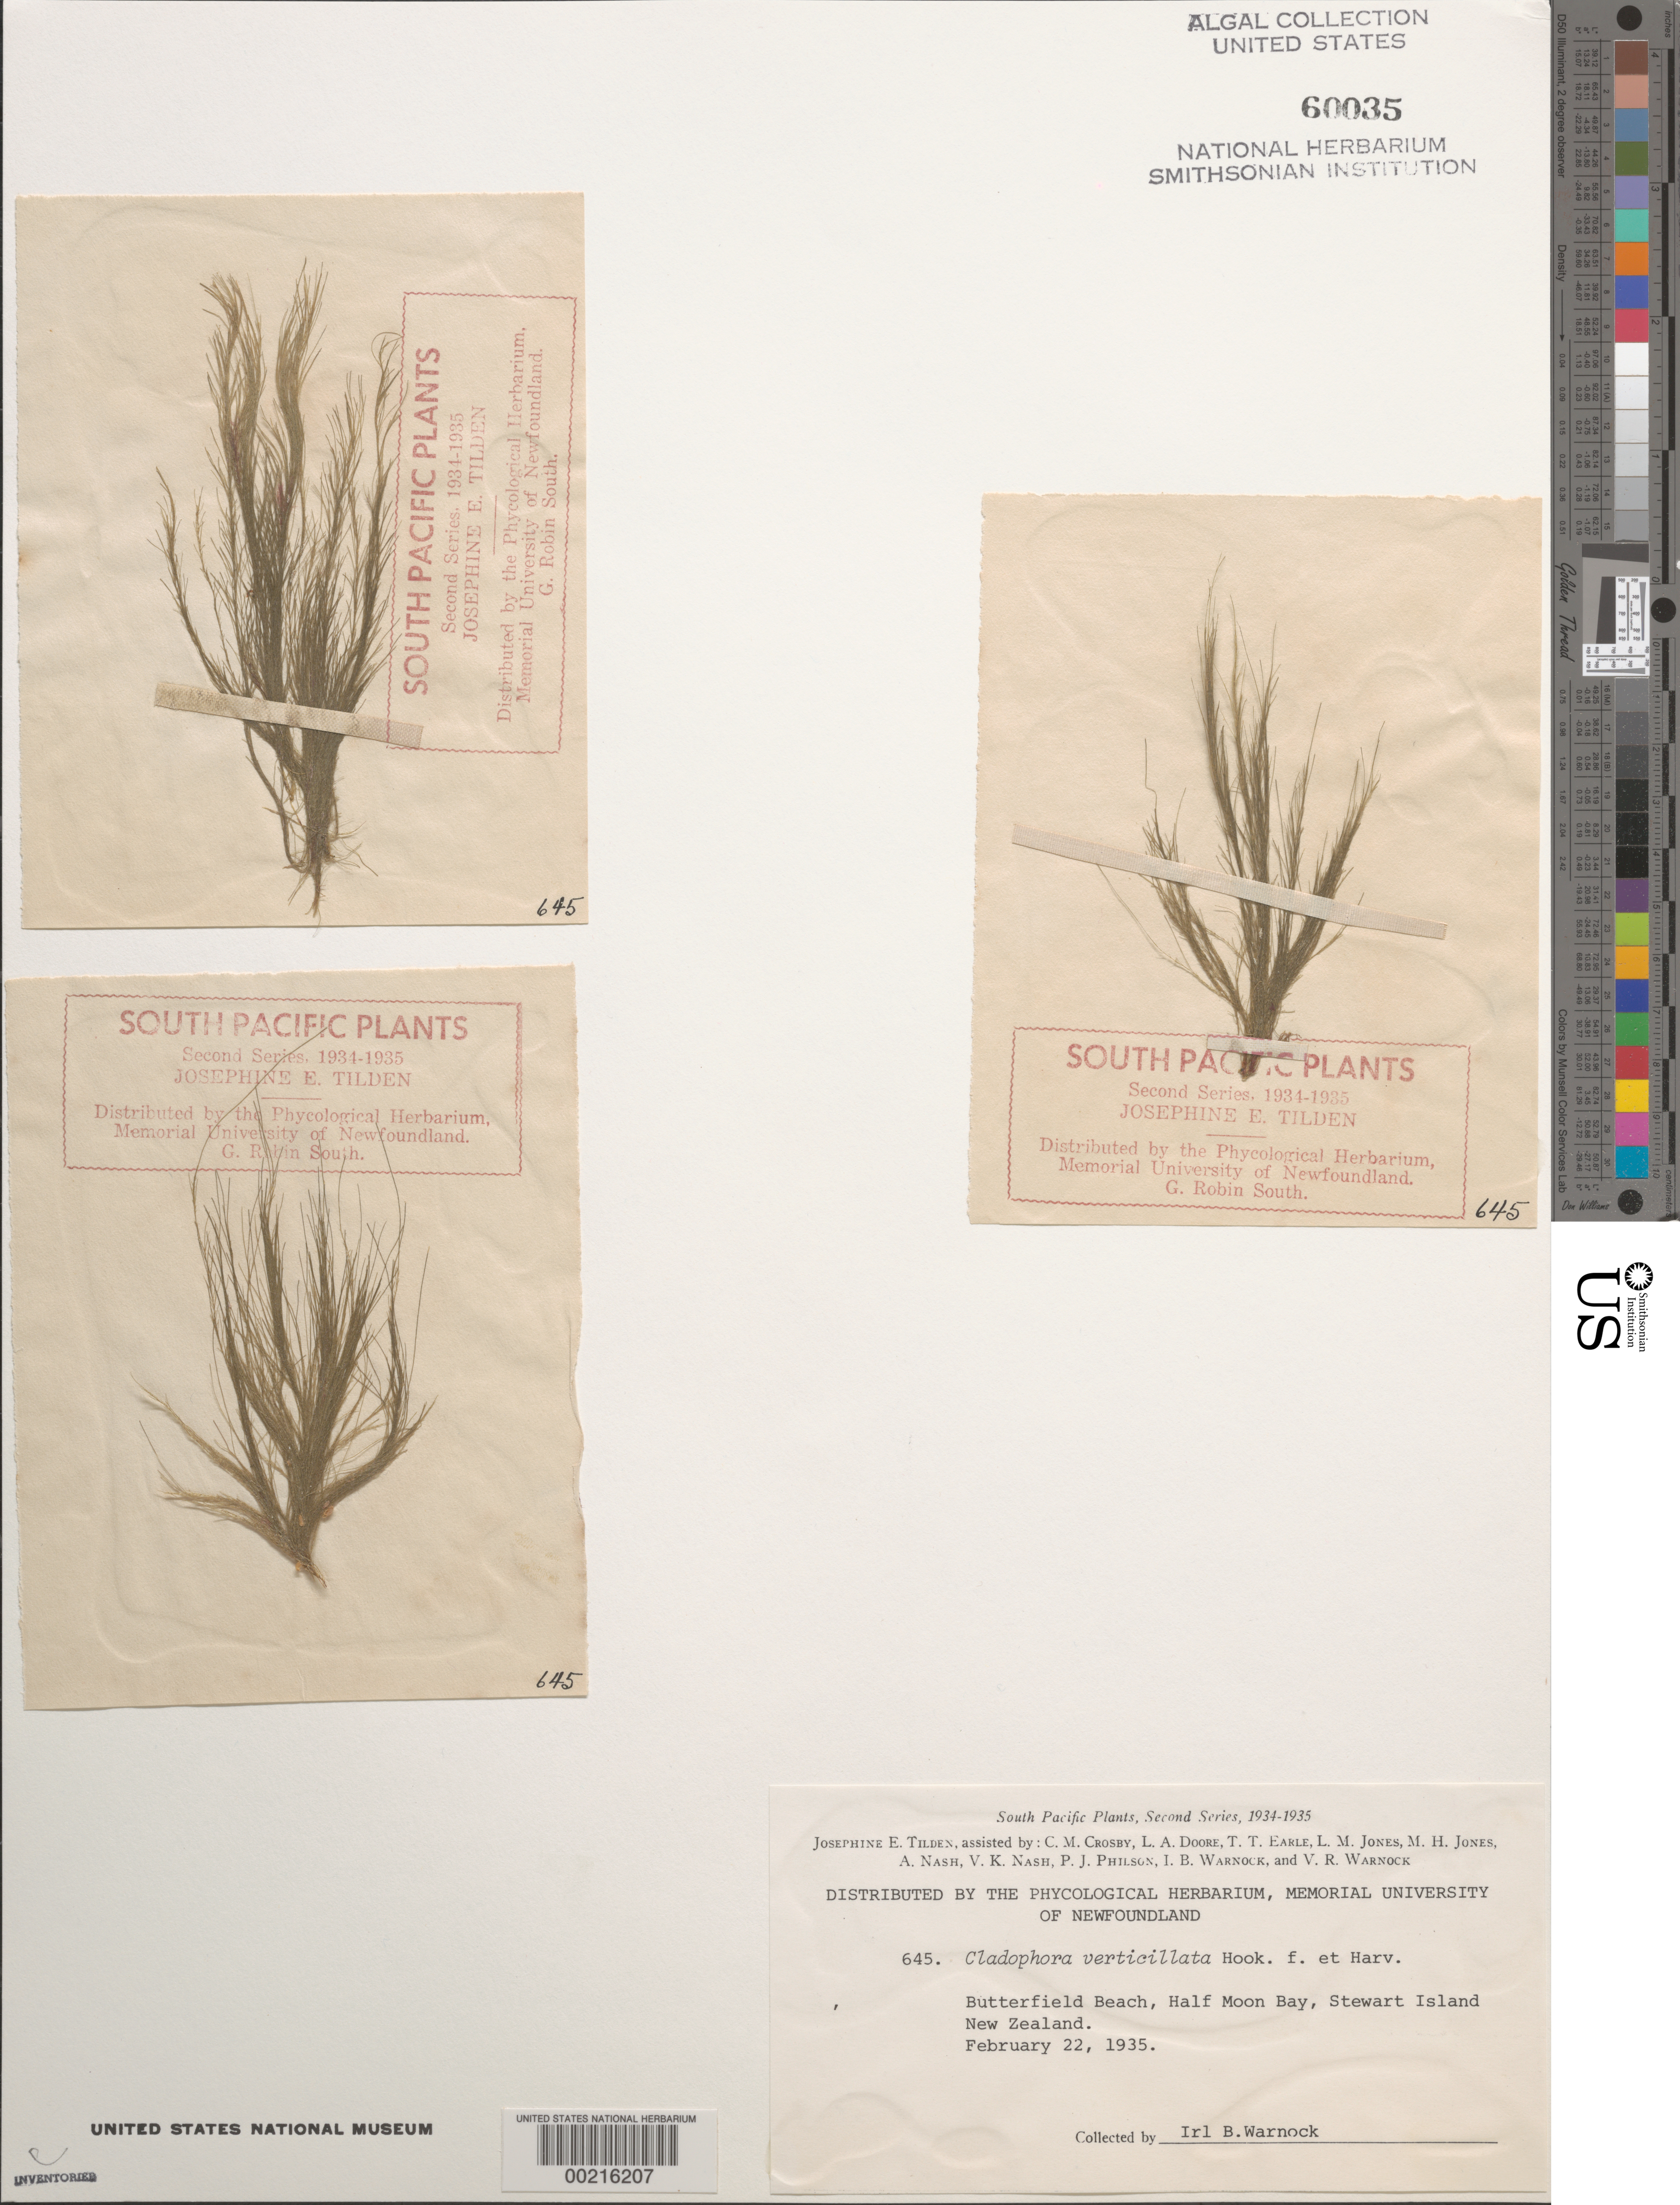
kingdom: Plantae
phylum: Chlorophyta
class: Ulvophyceae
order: Cladophorales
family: Cladophoraceae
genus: Cladophora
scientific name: Cladophora verticillata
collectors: I. Warnock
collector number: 645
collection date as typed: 22 Feb 1935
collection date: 1935-02-22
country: New Zealand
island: Stewart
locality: Half moon bay, butterfield beach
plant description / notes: Tilden, South Pacific Plants, Second Series, 1934-1935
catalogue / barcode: US 60035